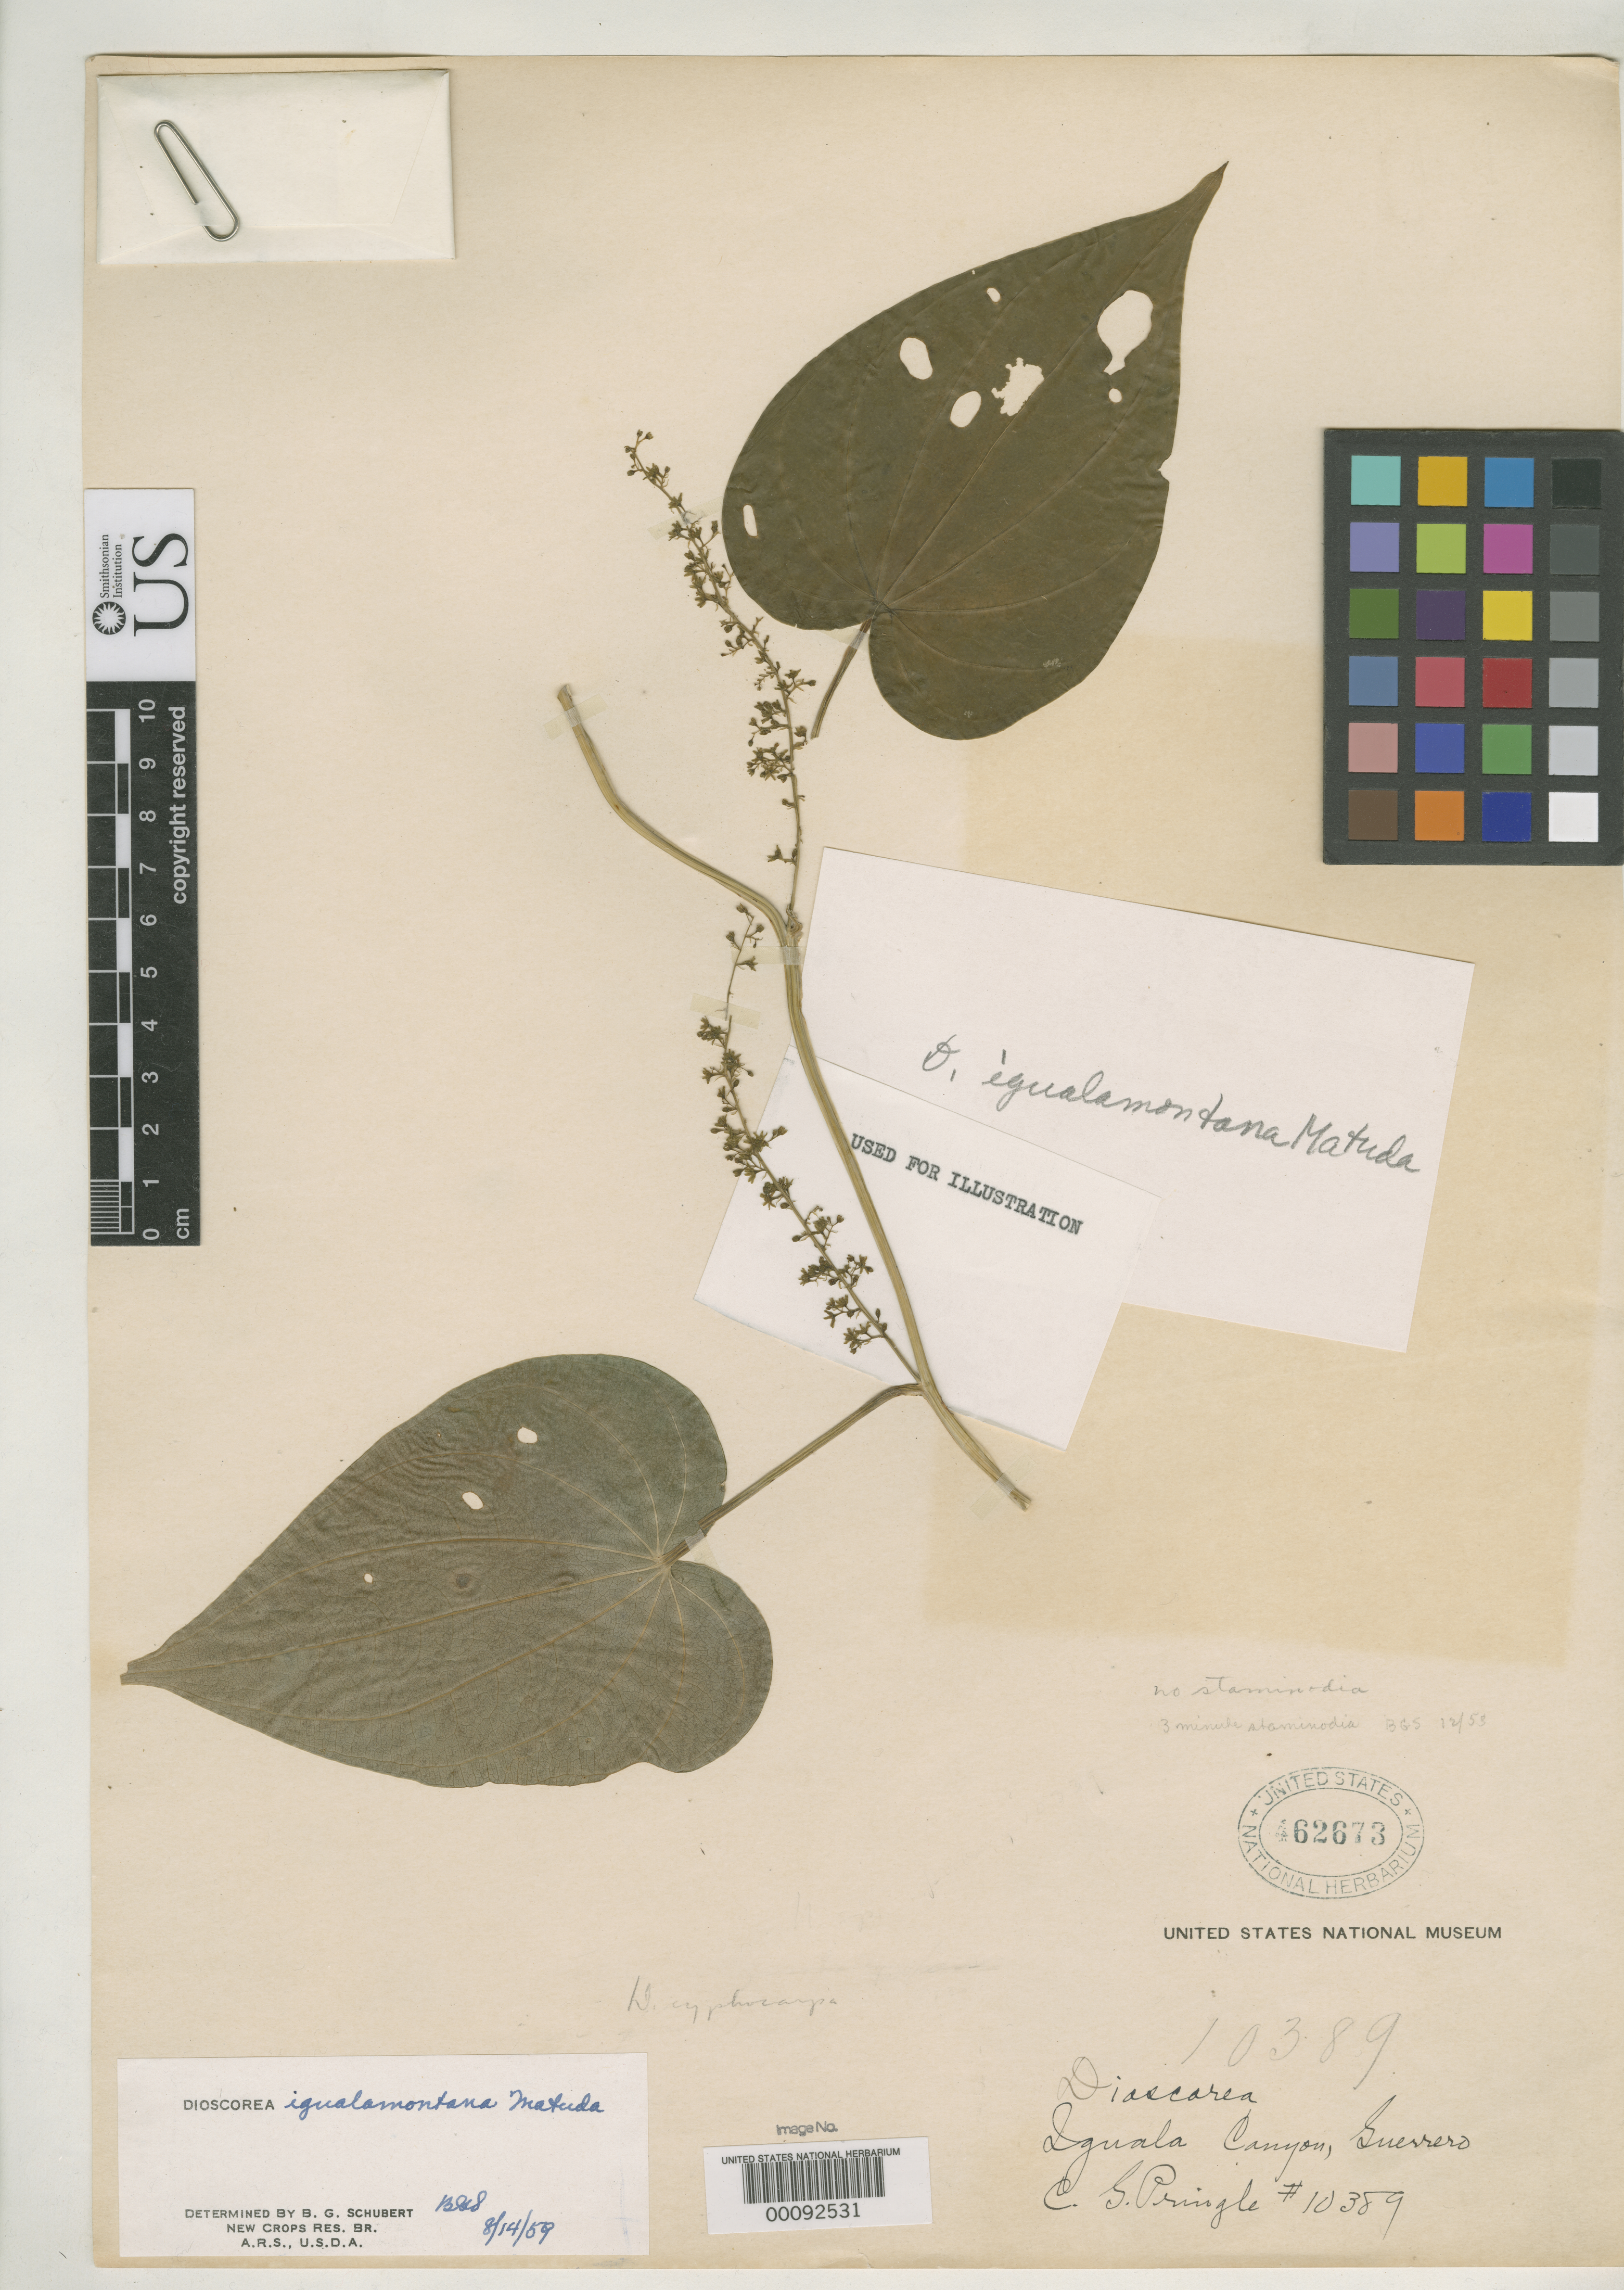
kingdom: Plantae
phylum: Tracheophyta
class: Liliopsida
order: Dioscoreales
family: Dioscoreaceae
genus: Dioscorea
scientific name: Dioscorea igualamontana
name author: Matuda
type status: Isotype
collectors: C. G. Pringle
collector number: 10389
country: Mexico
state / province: Guerrero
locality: Iguala Canyon.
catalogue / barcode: US 462673